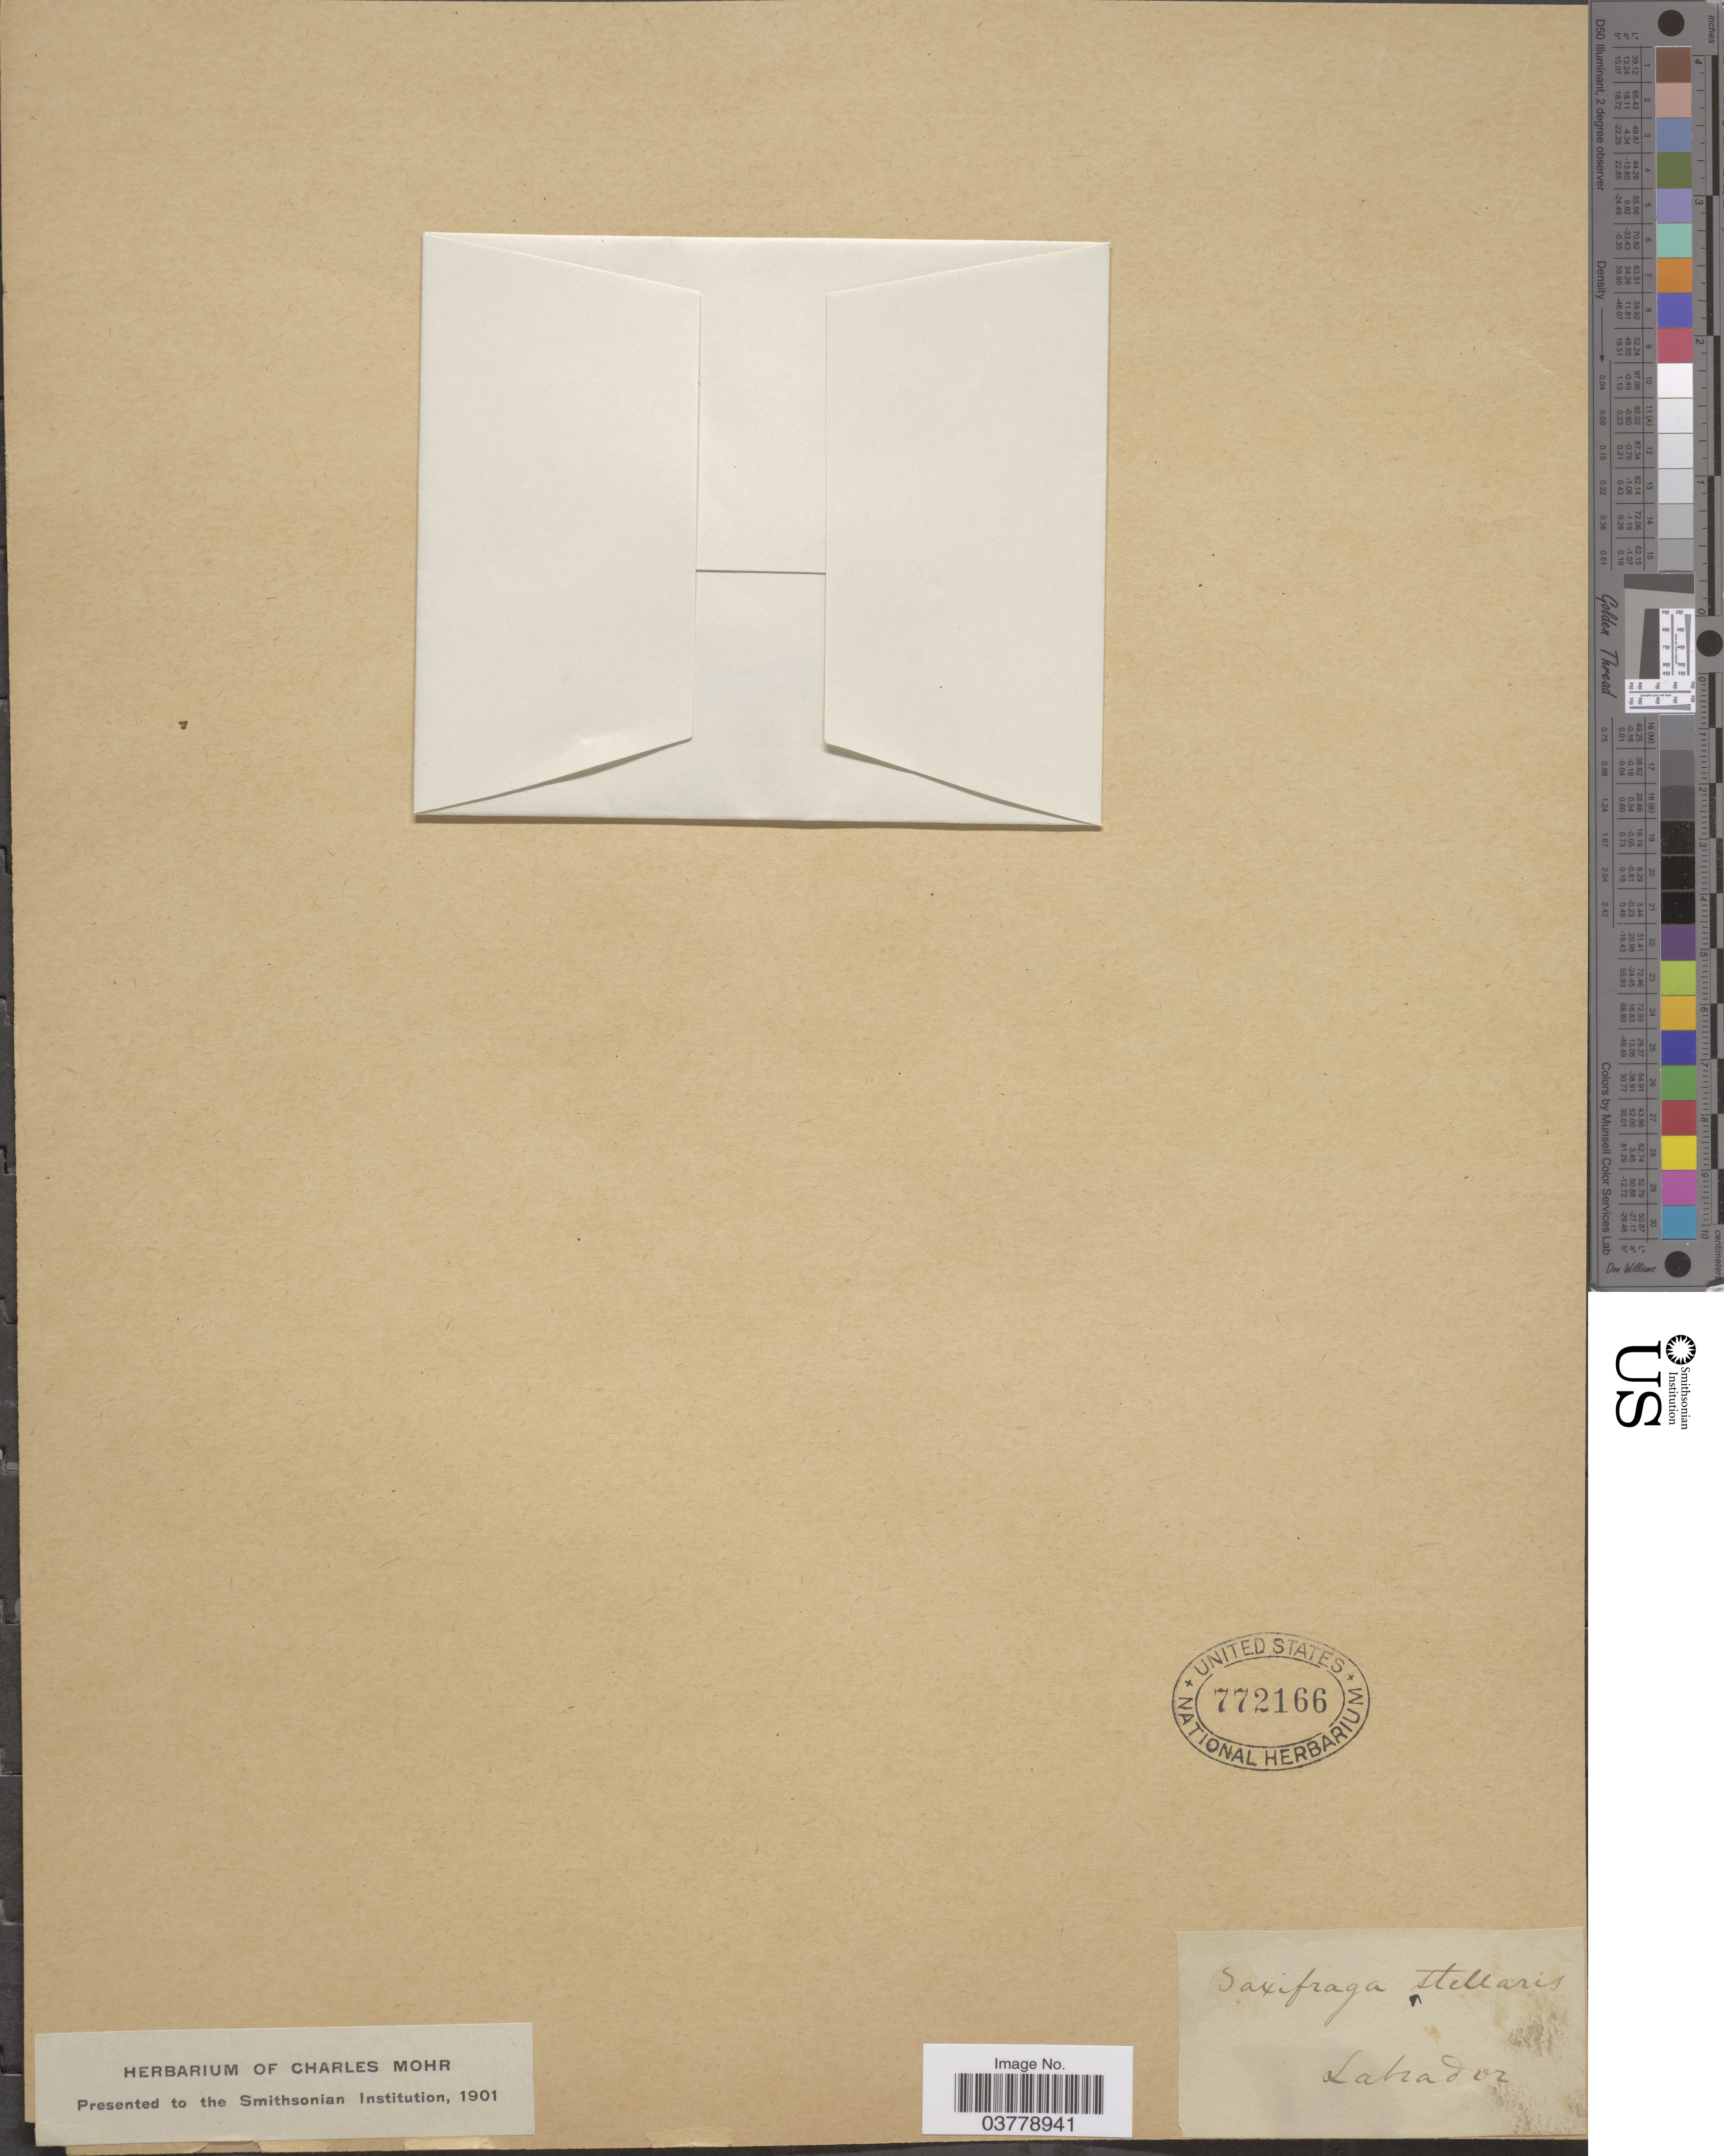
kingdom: Plantae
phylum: Tracheophyta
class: Magnoliopsida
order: Saxifragales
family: Saxifragaceae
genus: Micranthes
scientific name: Micranthes foliolosa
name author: (R. Br.) Gornall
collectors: ex herb. Charles Mohr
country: Canada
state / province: Newfoundland and Labrador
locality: Labrador.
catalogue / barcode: US 772166